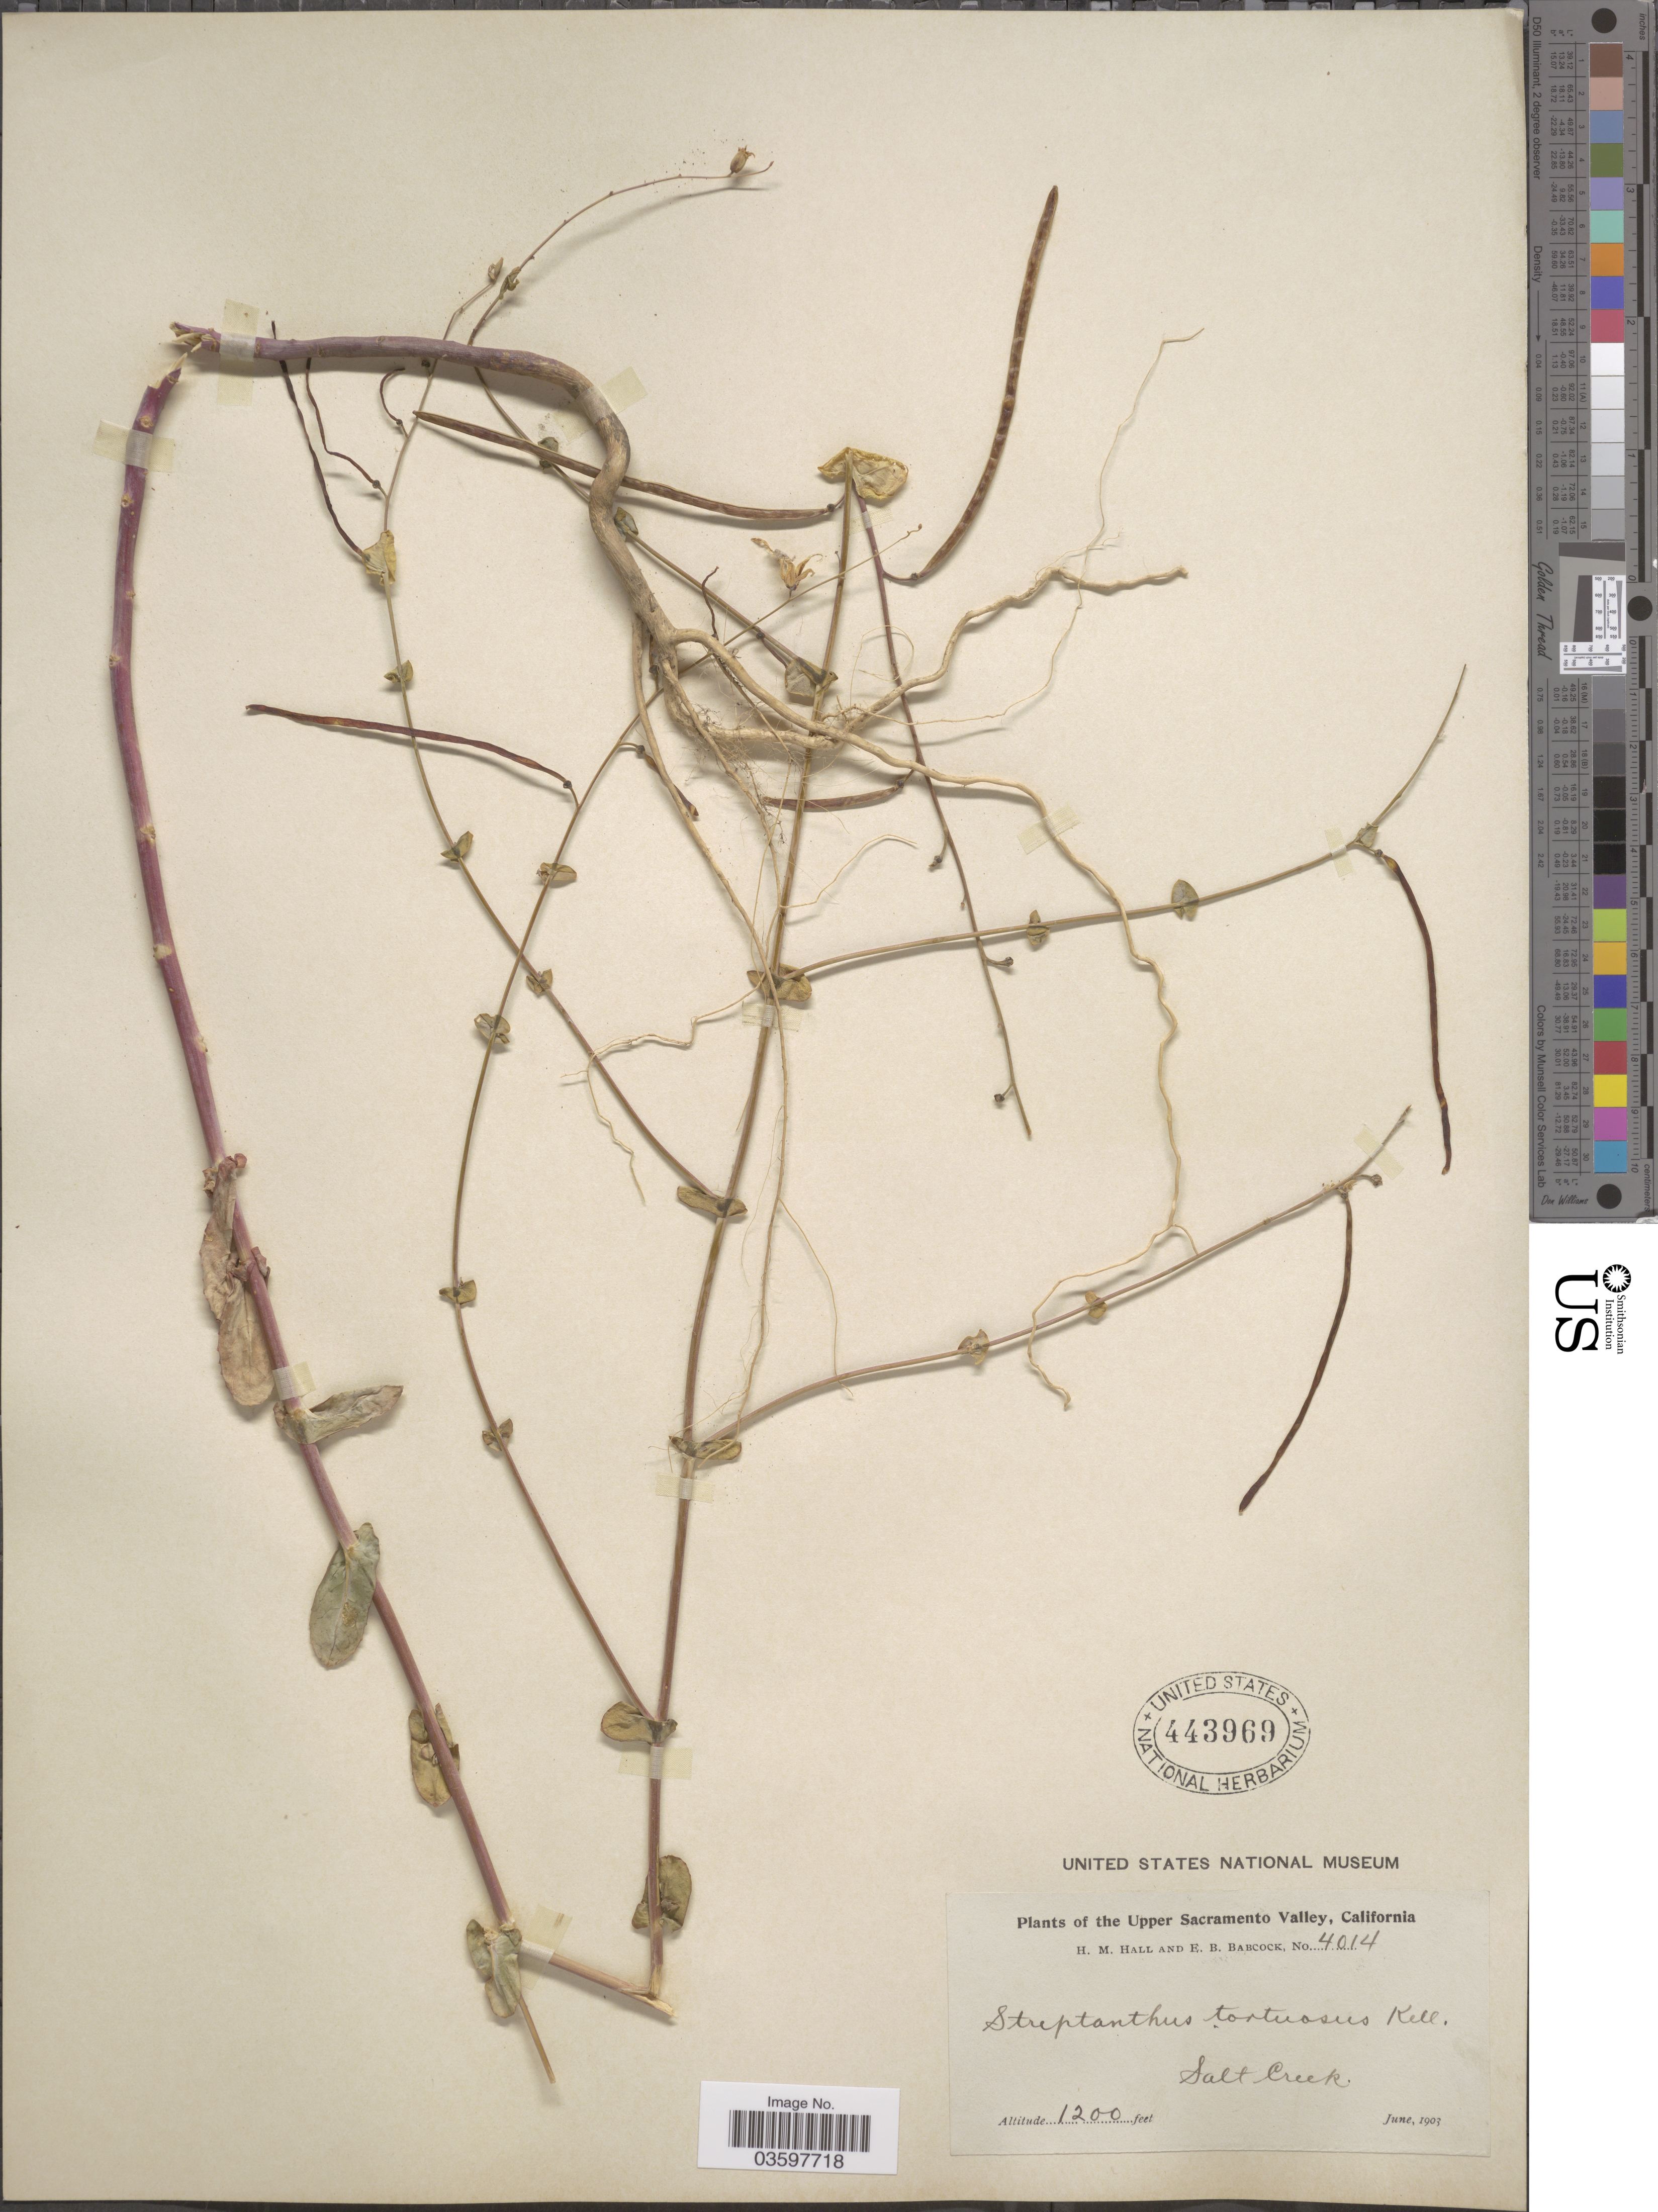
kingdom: Plantae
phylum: Tracheophyta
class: Magnoliopsida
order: Brassicales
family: Brassicaceae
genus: Streptanthus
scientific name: Streptanthus tortuosus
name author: Kellogg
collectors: H. M. Hall & E. B. Babcock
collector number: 4014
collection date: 1903-06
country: United States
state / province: California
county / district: Sacramento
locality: The Upper Sacramento Valley. Salt Creek.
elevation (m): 366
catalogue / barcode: US 443969